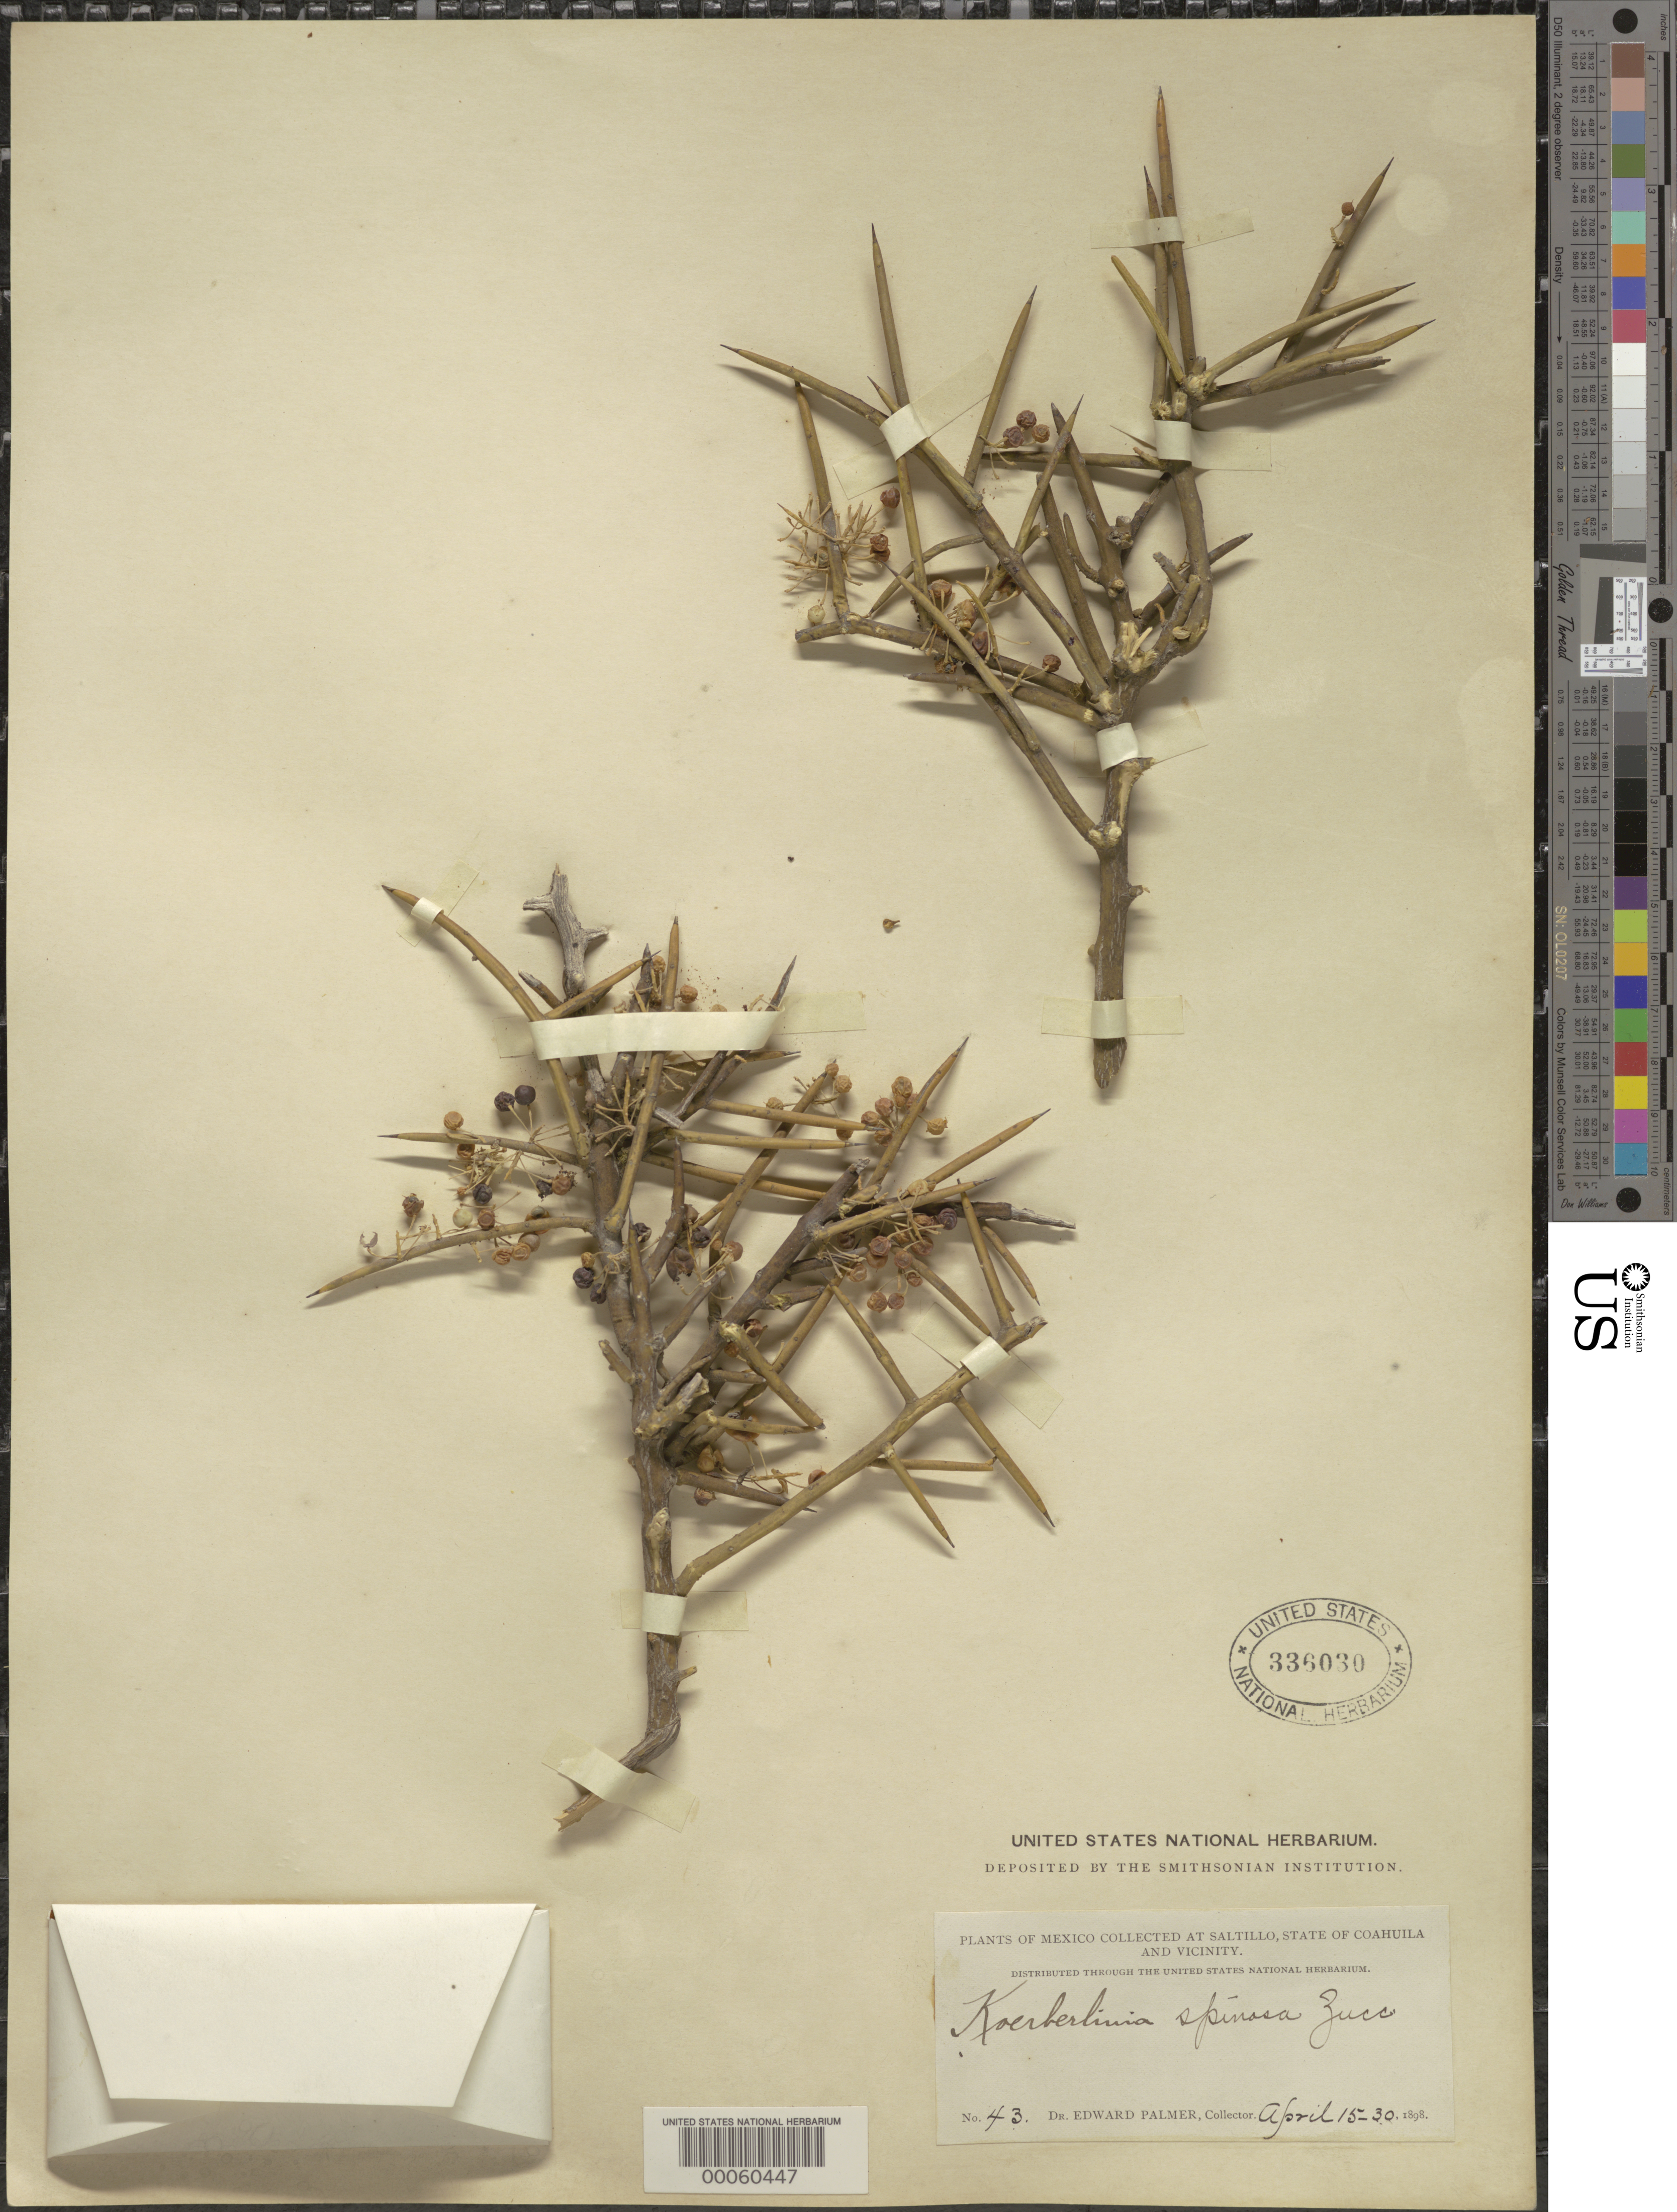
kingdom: Plantae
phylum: Tracheophyta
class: Magnoliopsida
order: Brassicales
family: Koeberliniaceae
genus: Koeberlinia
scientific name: Koeberlinia spinosa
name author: Zucc.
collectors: E. Palmer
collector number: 43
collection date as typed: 15 Apr 1898 to 30 Apr 1898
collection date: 1898-04-15/1898-04-30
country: Mexico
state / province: Coahuila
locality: Collected at Saltillo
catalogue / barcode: US 336030